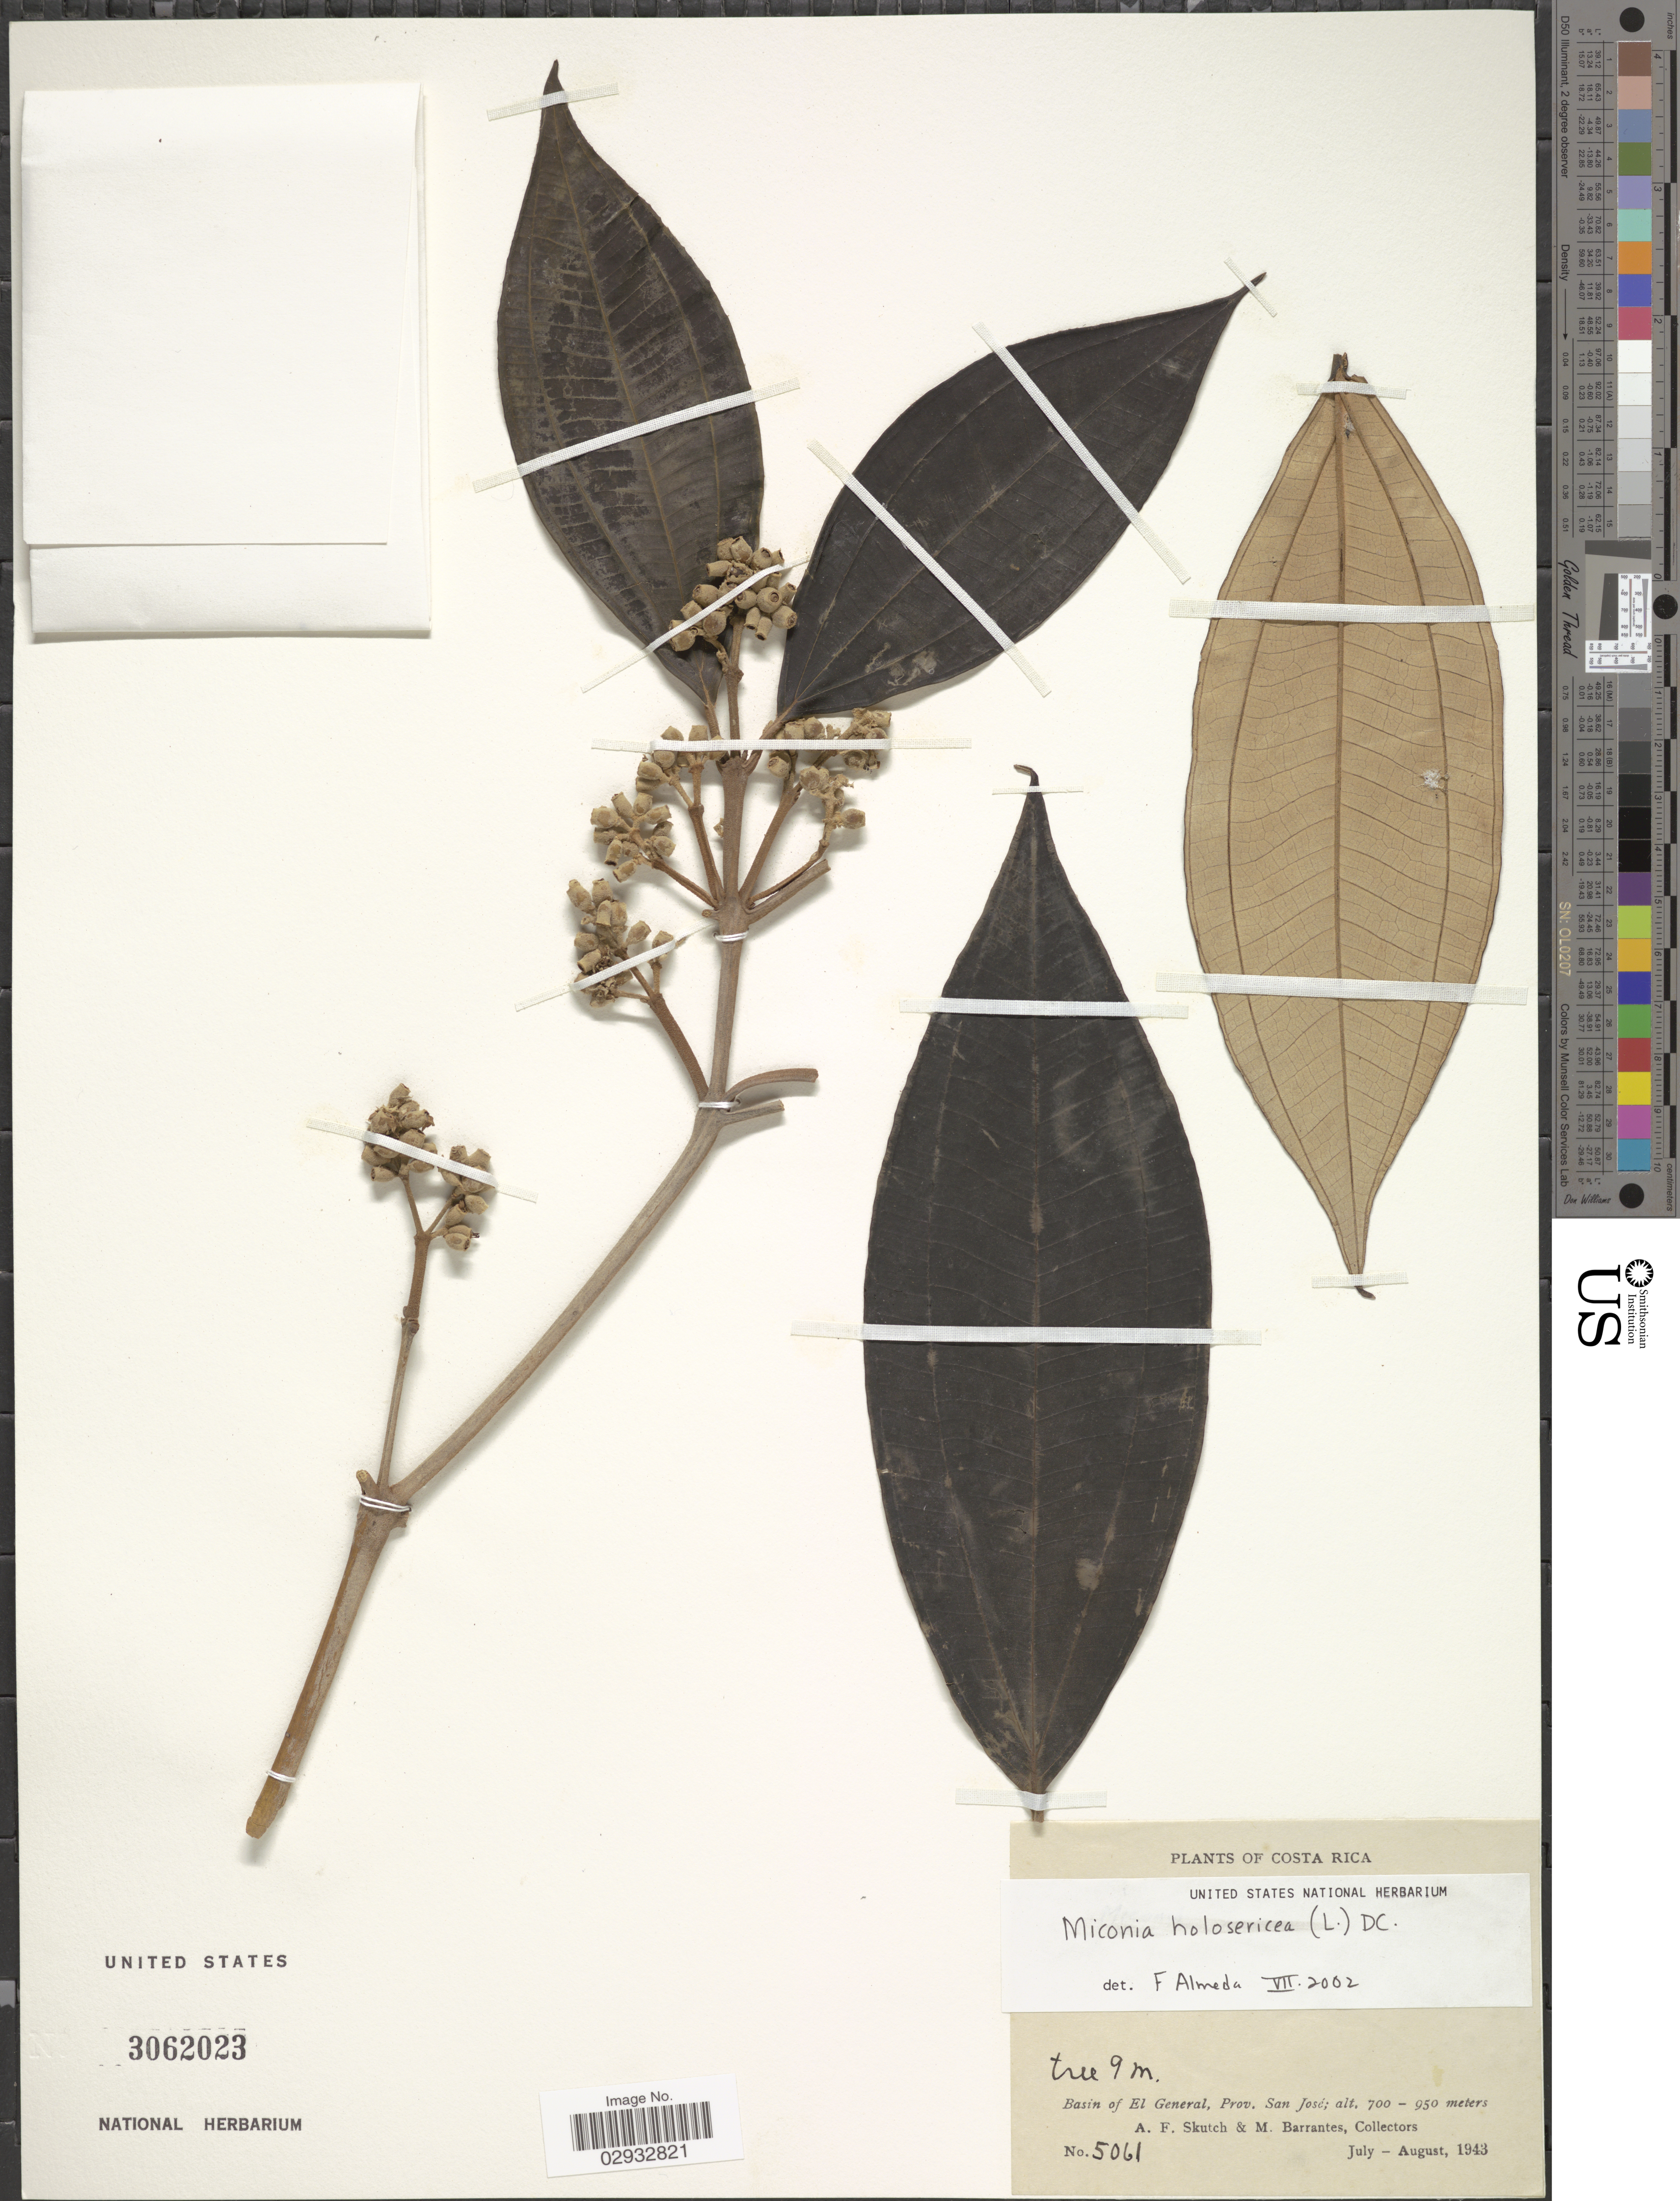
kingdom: Plantae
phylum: Tracheophyta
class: Magnoliopsida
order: Myrtales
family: Melastomataceae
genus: Miconia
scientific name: Miconia holosericea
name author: (L.) DC.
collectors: A. F. Skutch & M. Barrantes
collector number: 5061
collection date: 1943-07/1943-08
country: Costa Rica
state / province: San José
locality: Basin of El General.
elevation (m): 700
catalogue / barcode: US 3062023